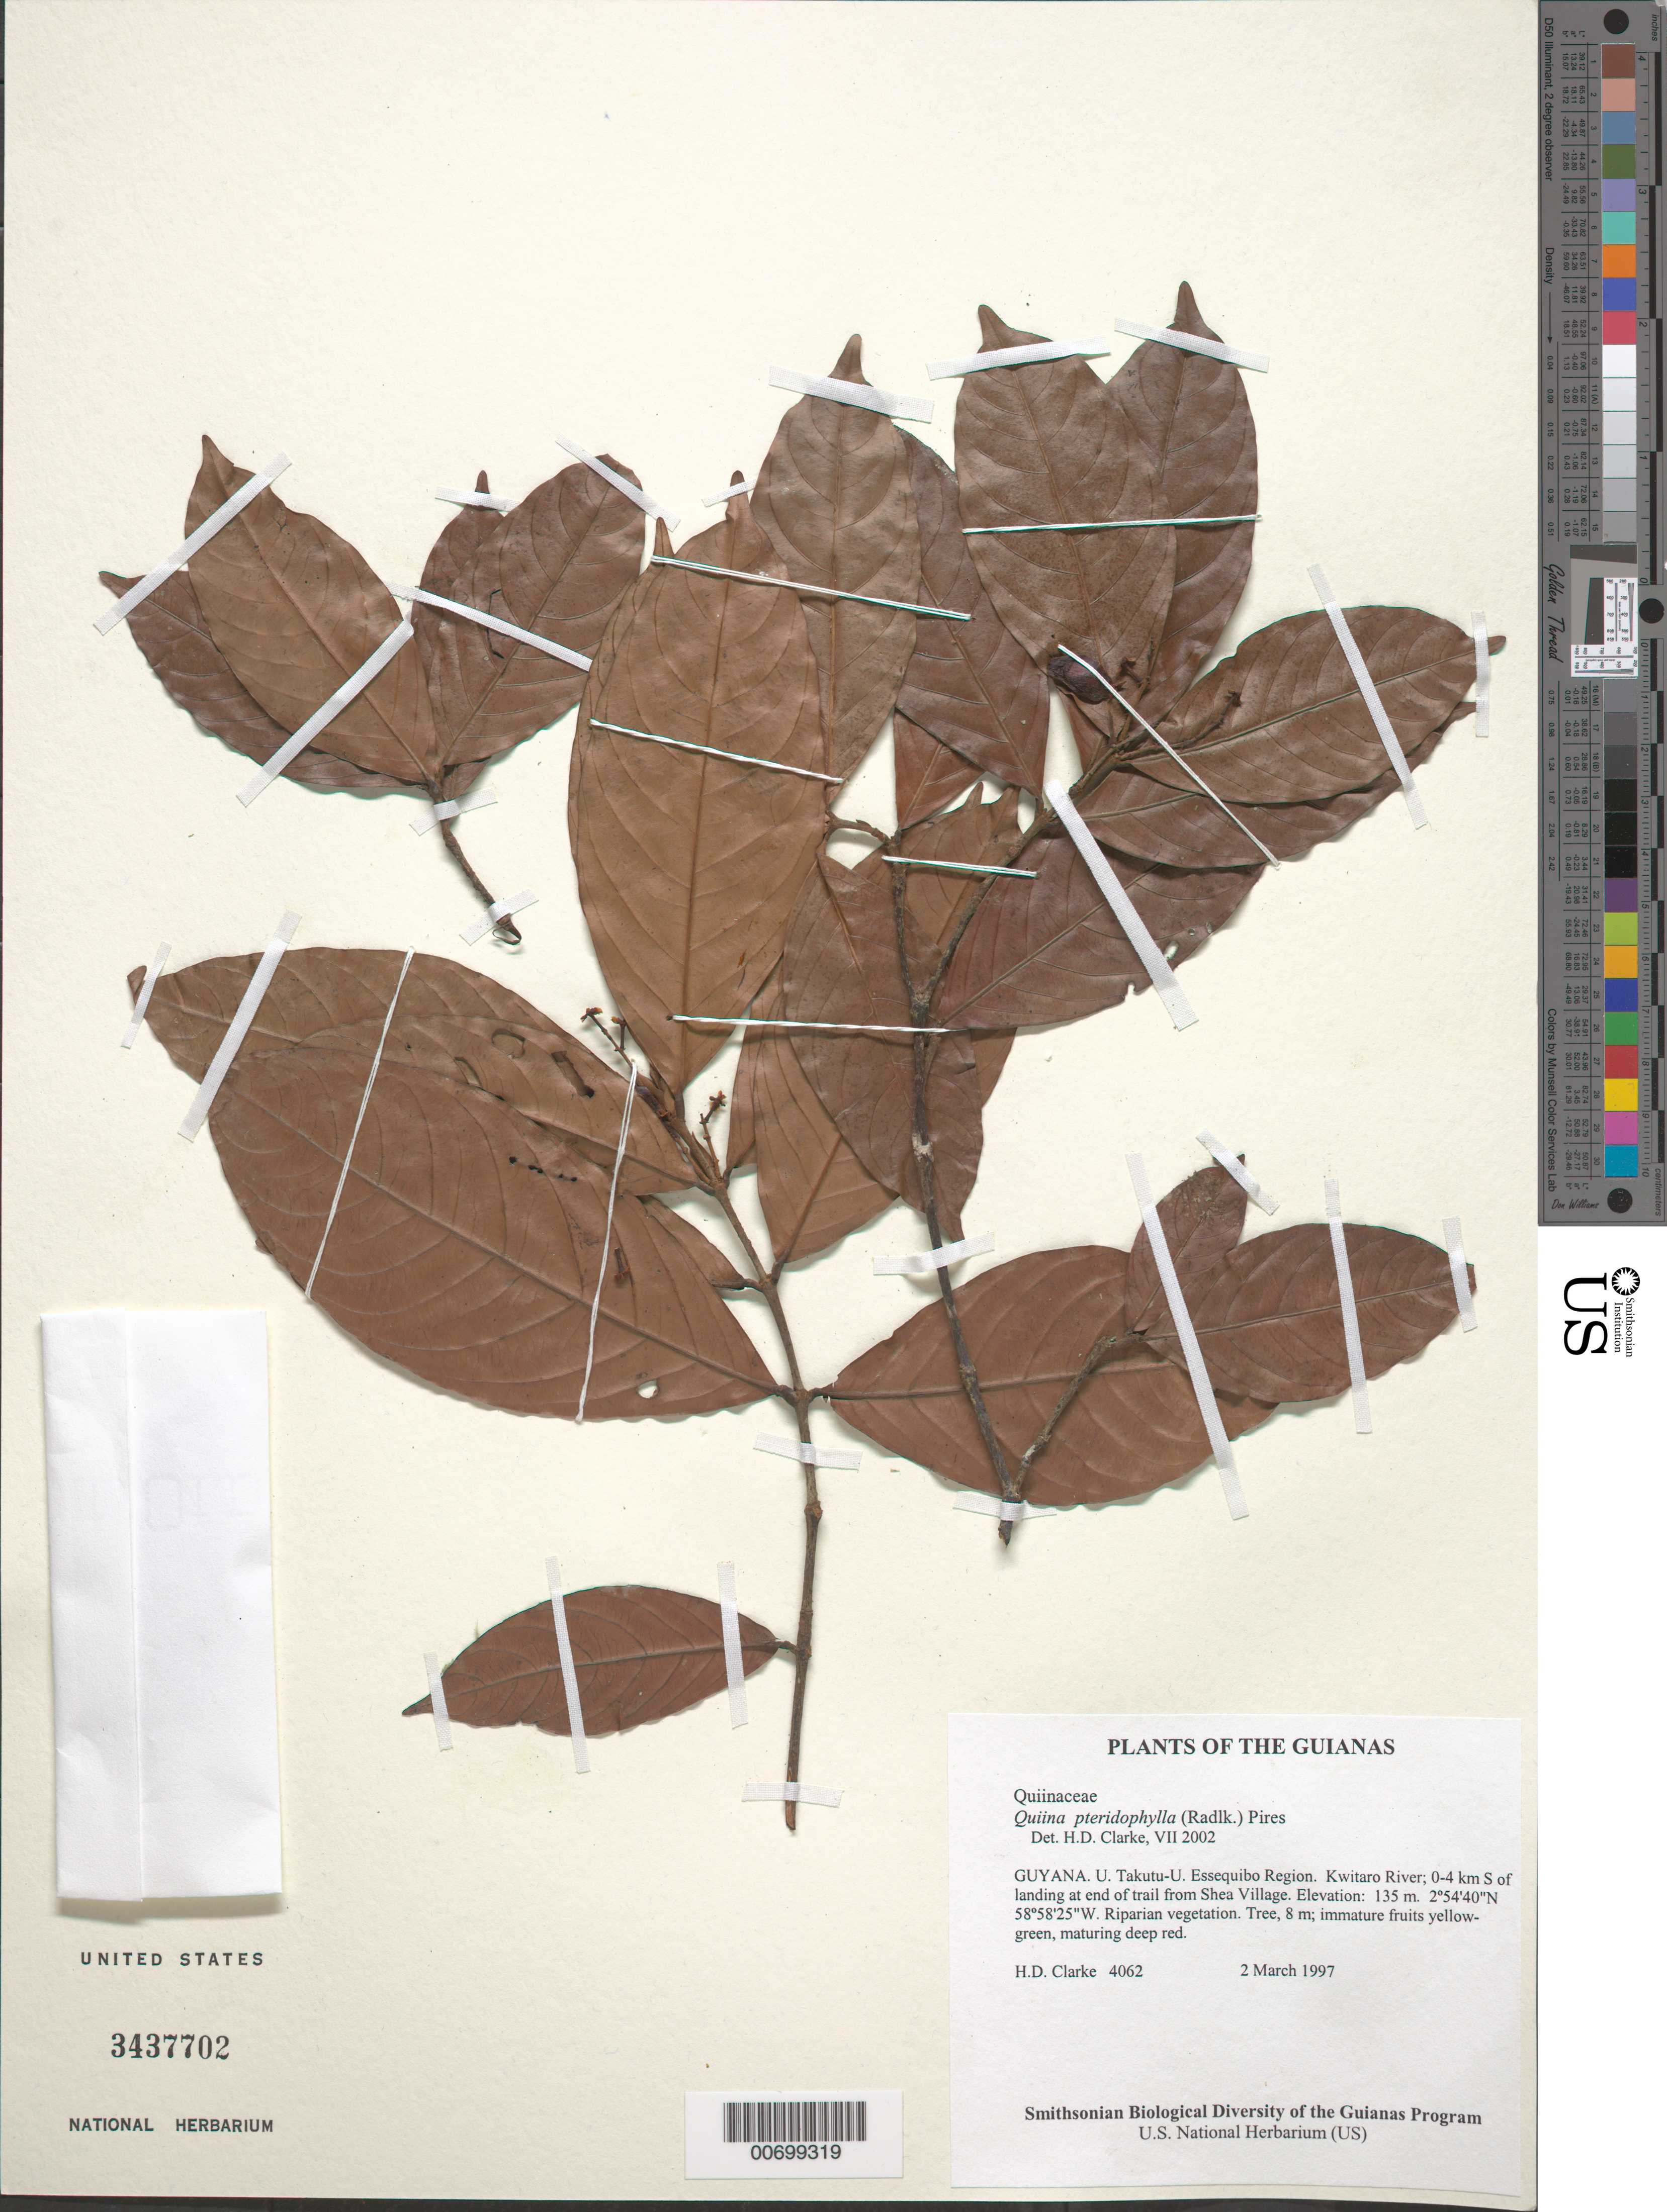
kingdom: Plantae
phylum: Tracheophyta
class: Magnoliopsida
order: Malpighiales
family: Quiinaceae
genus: Quiina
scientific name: Quiina pteridophylla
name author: (Radlk.) Pires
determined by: Clarke, H. D., University of North Carolina (Asheville)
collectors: H. D. Clarke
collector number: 4062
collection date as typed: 2 March 1997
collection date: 1997-03-02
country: Guyana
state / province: U. Takutu-U. Essequibo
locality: Kwitaro River; 0-4 km S of landing at end of trail from Shea Village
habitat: Riparian vegetation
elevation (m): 135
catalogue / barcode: US 3437702